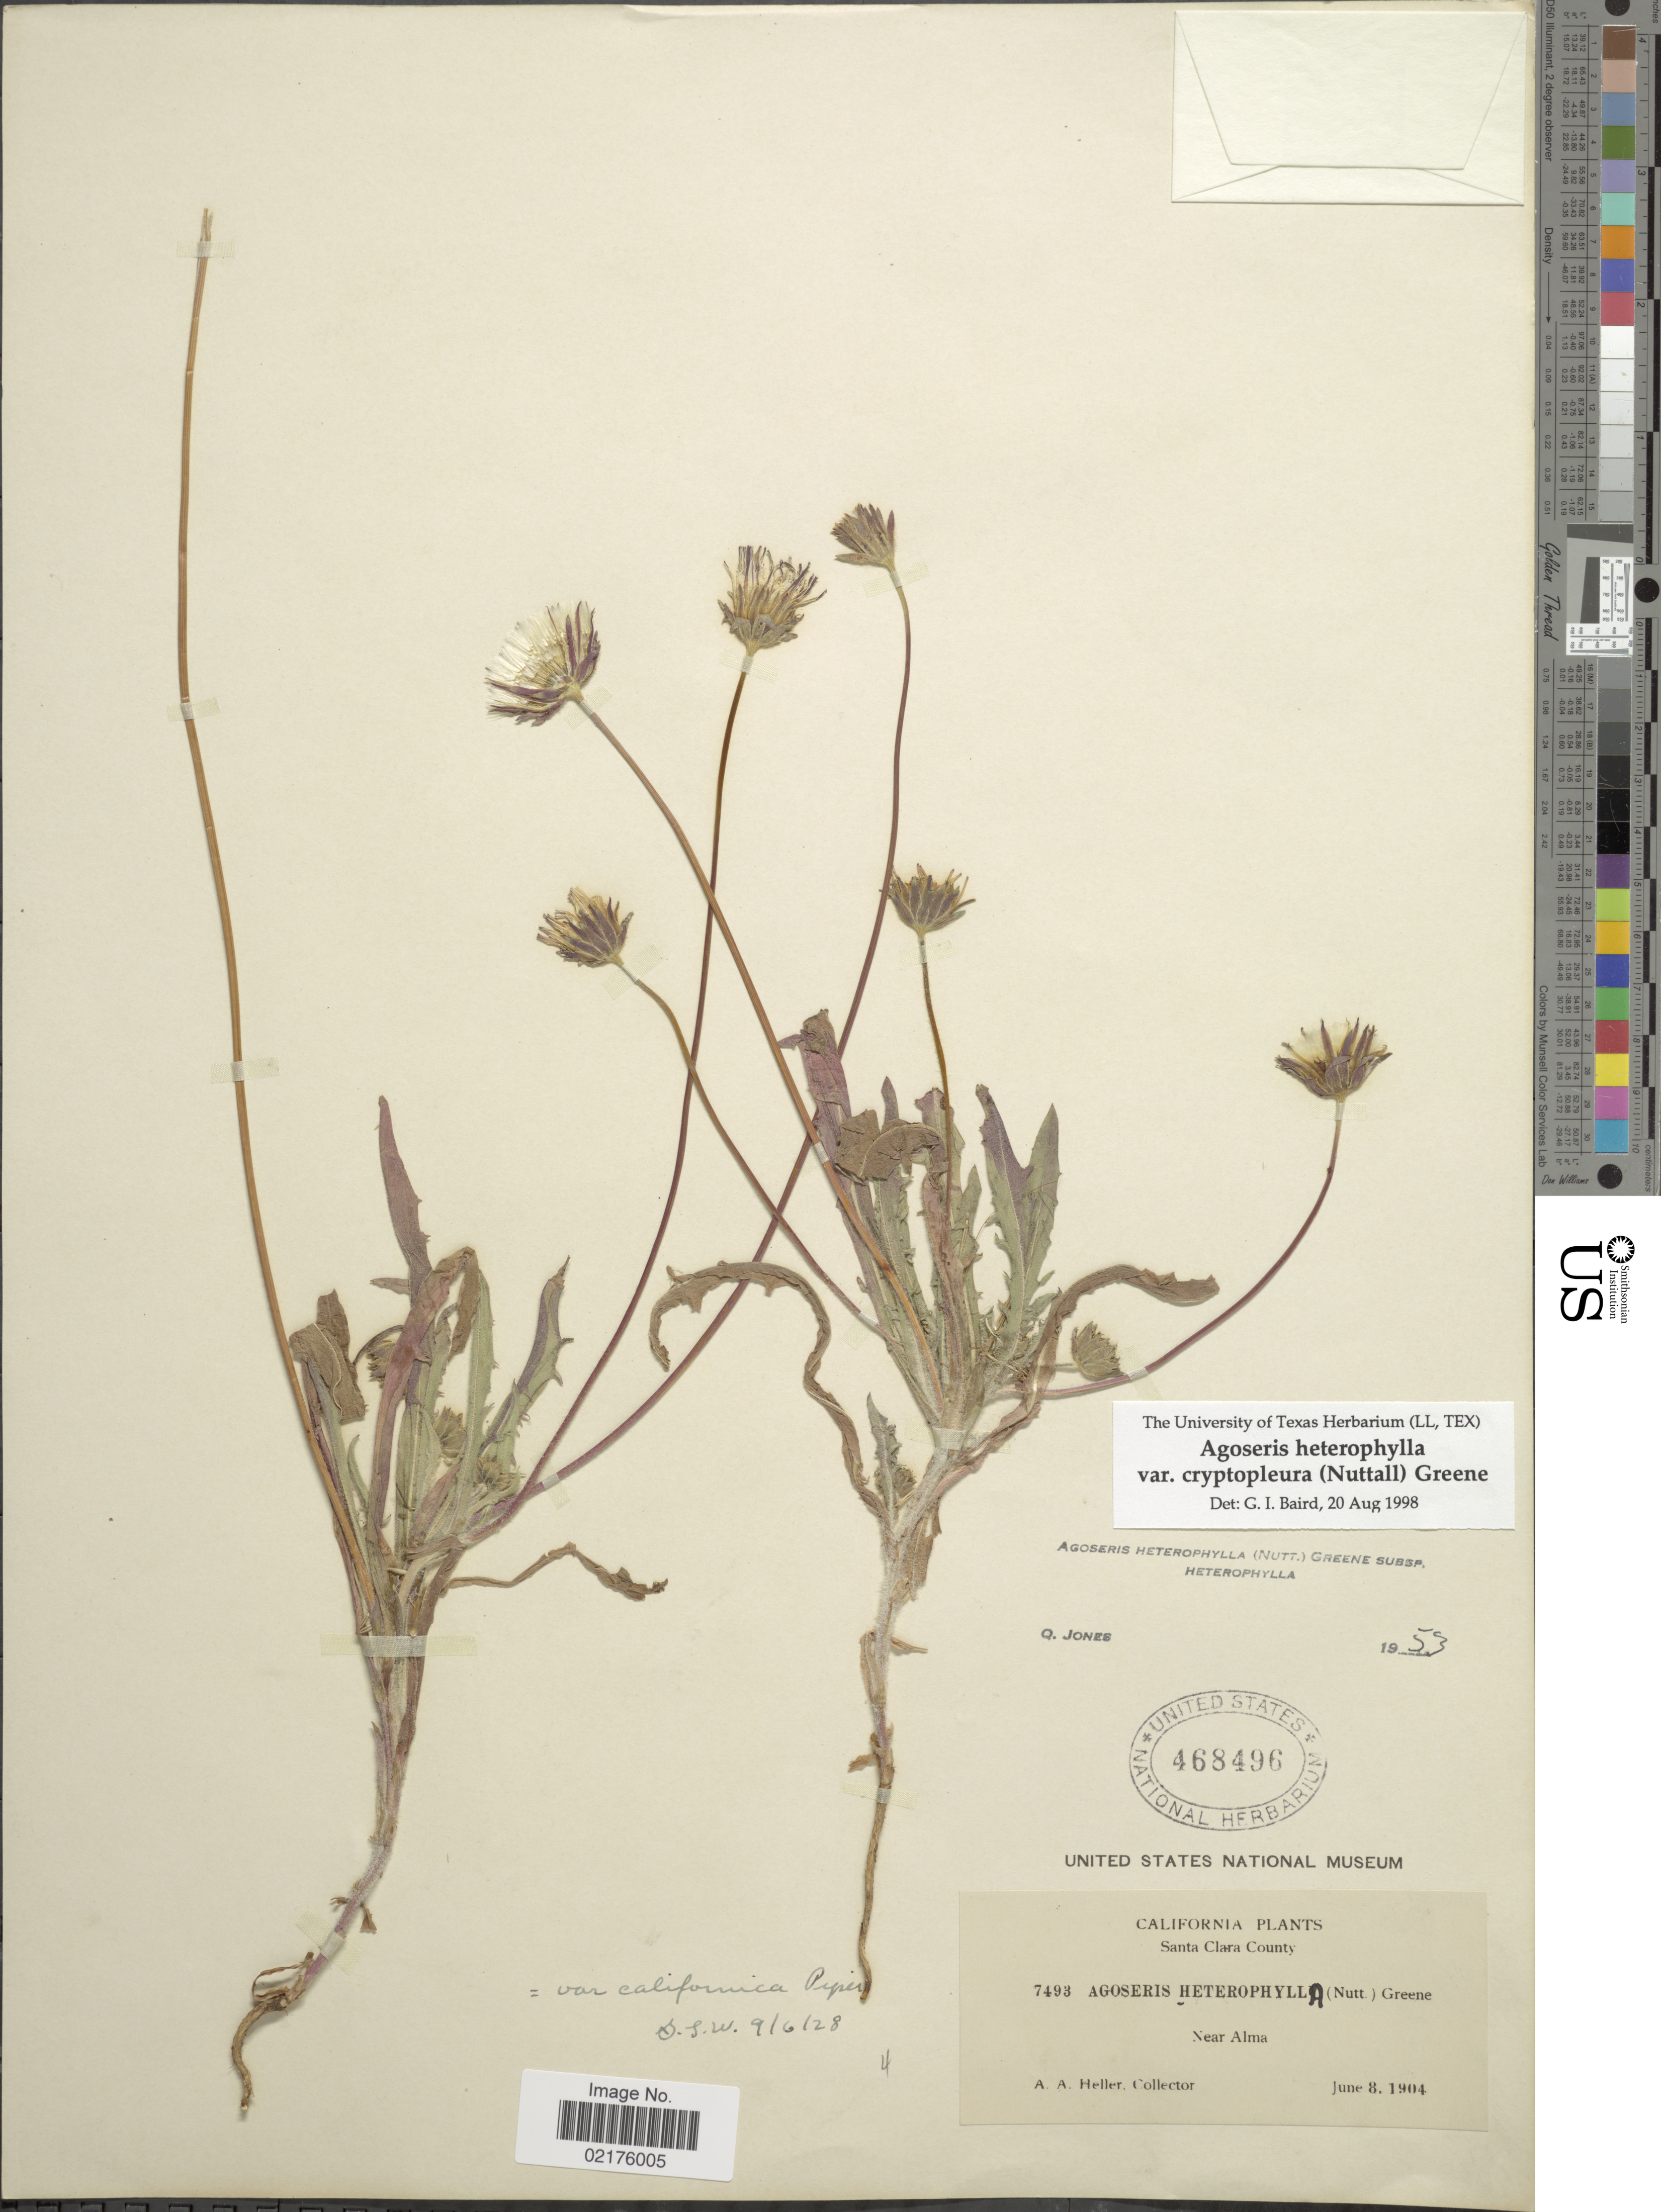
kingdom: Plantae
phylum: Tracheophyta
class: Magnoliopsida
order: Asterales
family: Asteraceae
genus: Agoseris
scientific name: Agoseris heterophylla var. cryptopleura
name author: (Nutt.) Greene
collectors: A. A. Heller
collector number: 7493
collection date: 1904-06-08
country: United States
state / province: California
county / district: Santa Clara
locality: Santa Clara County, Near Alma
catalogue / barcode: US 468496